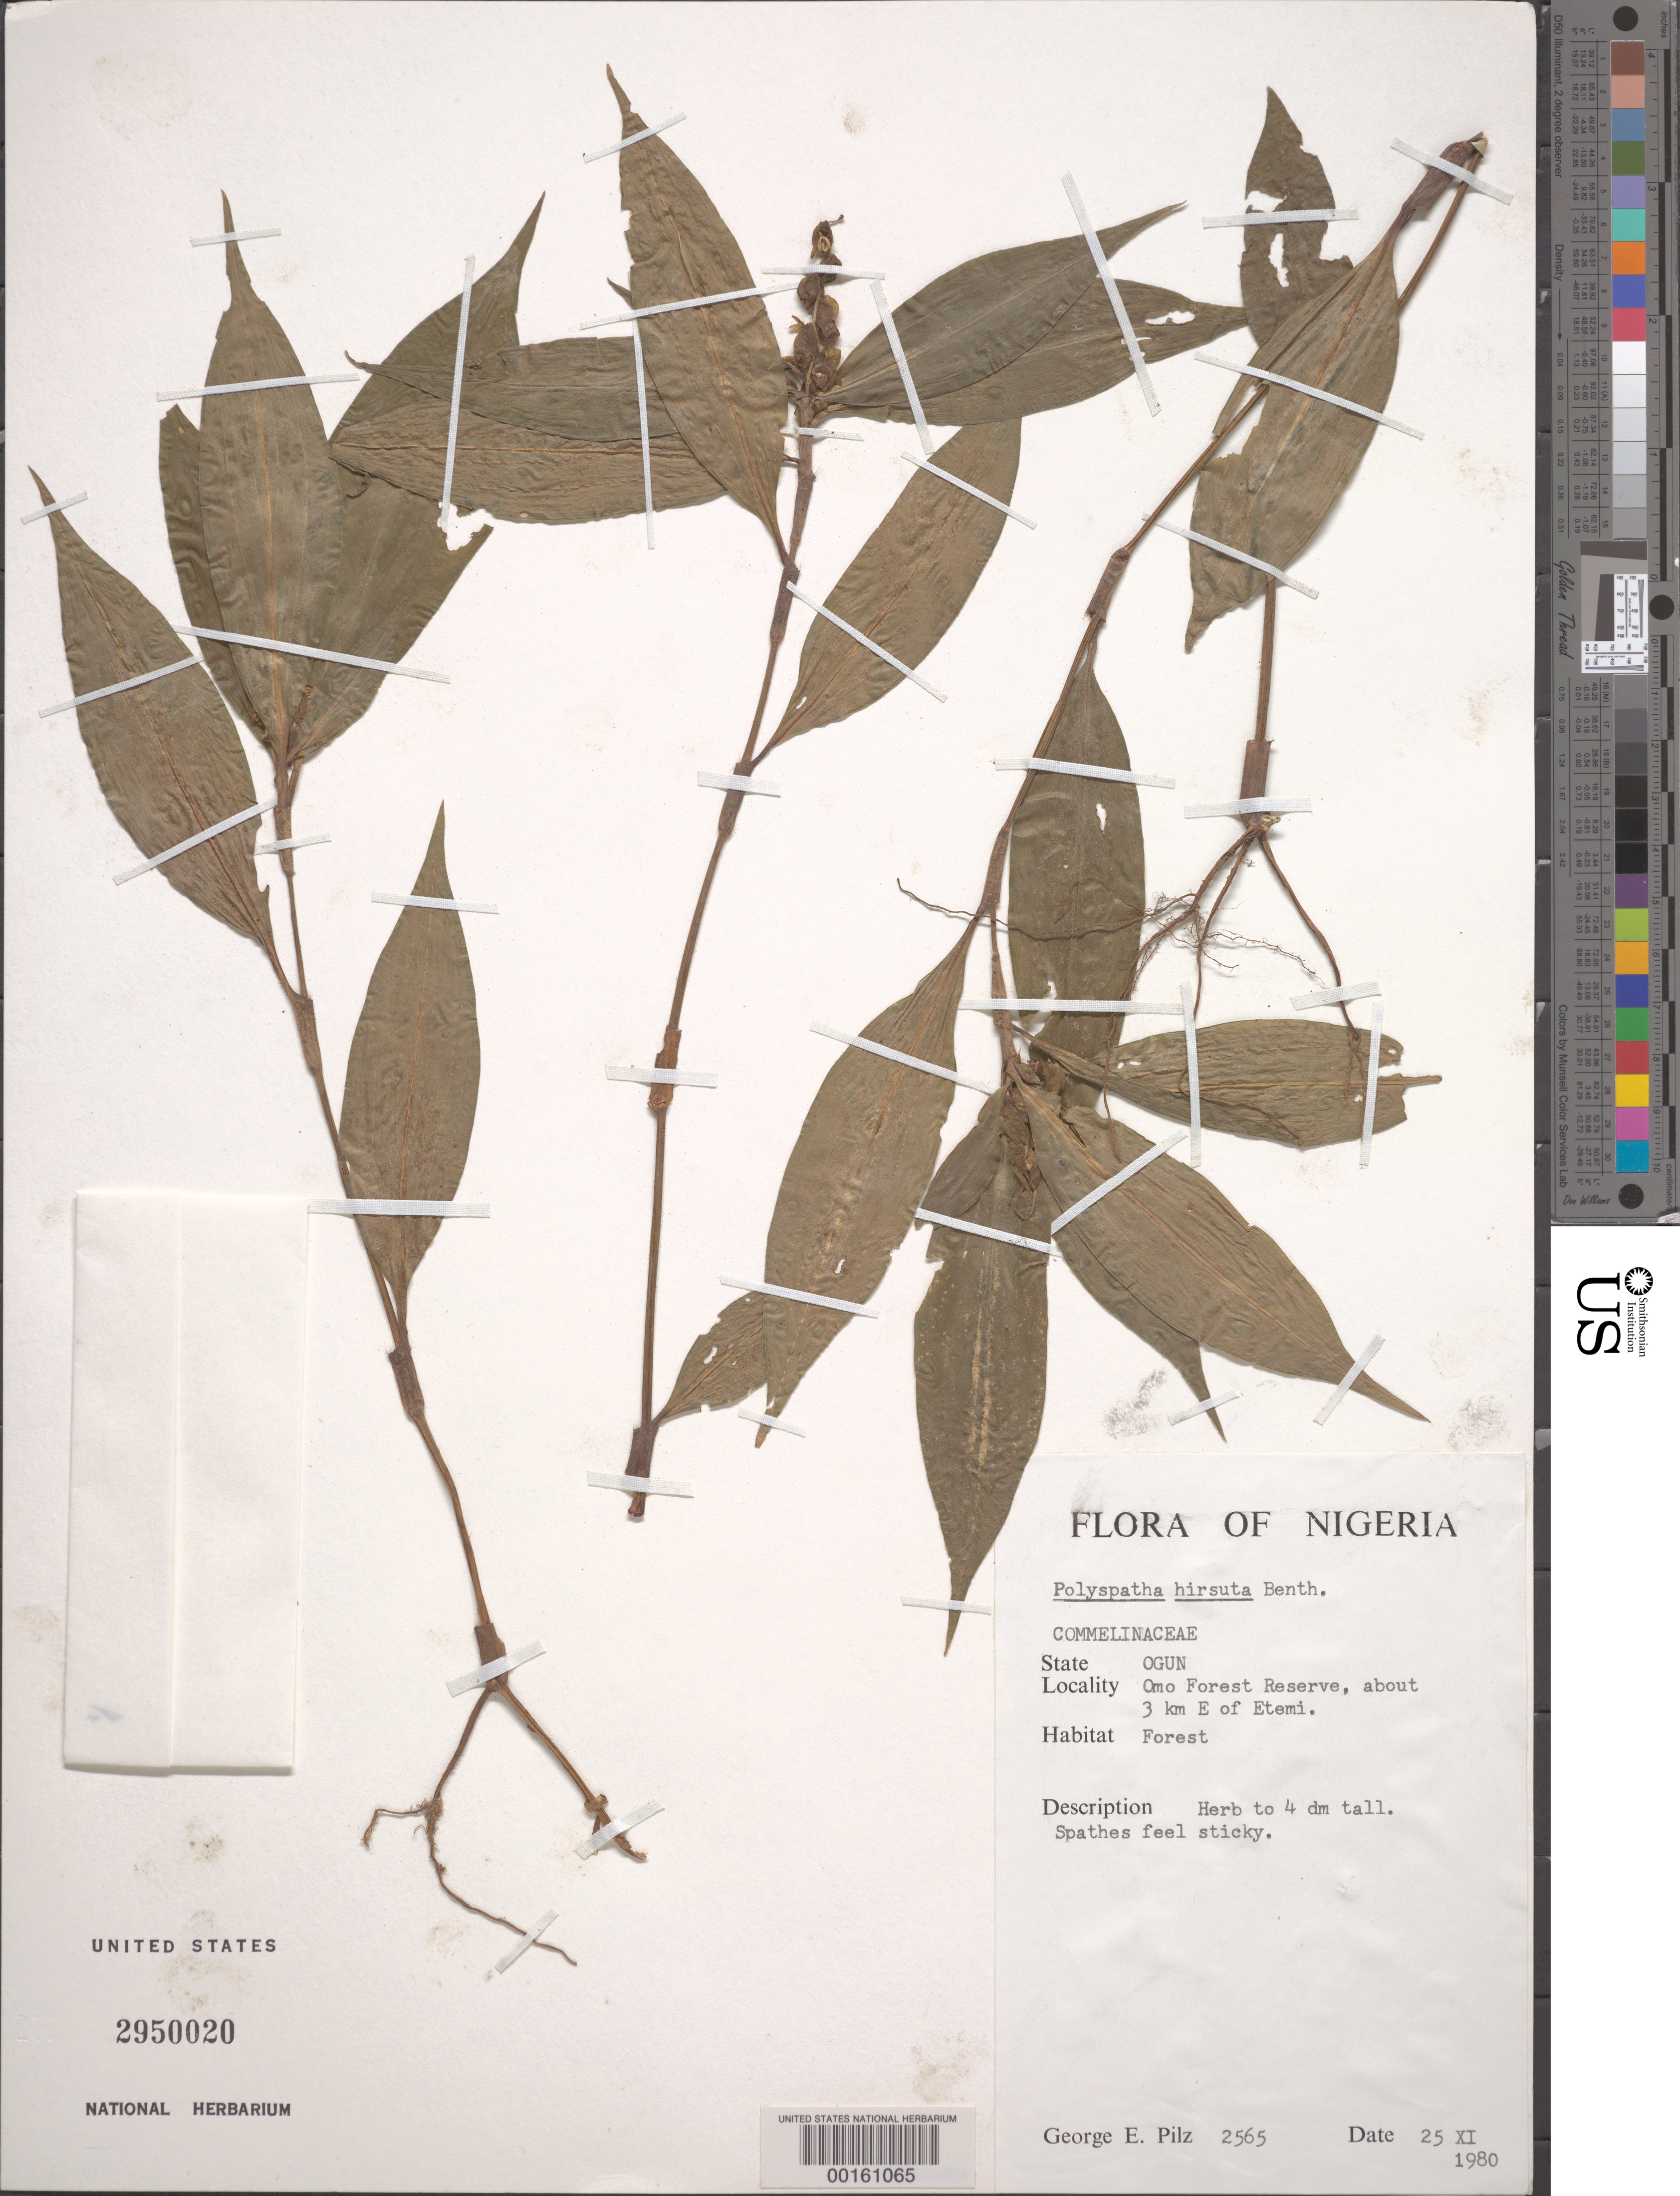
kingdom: Plantae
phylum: Tracheophyta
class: Liliopsida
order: Commelinales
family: Commelinaceae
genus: Polyspatha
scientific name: Polyspatha hirsuta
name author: Mildbr.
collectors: G. E. Pilz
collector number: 2565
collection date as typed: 25 Nov 1980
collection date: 1980-11-25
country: Nigeria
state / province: Ogun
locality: Omo forest reserve, e of etemi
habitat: Forest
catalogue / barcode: US 2950020